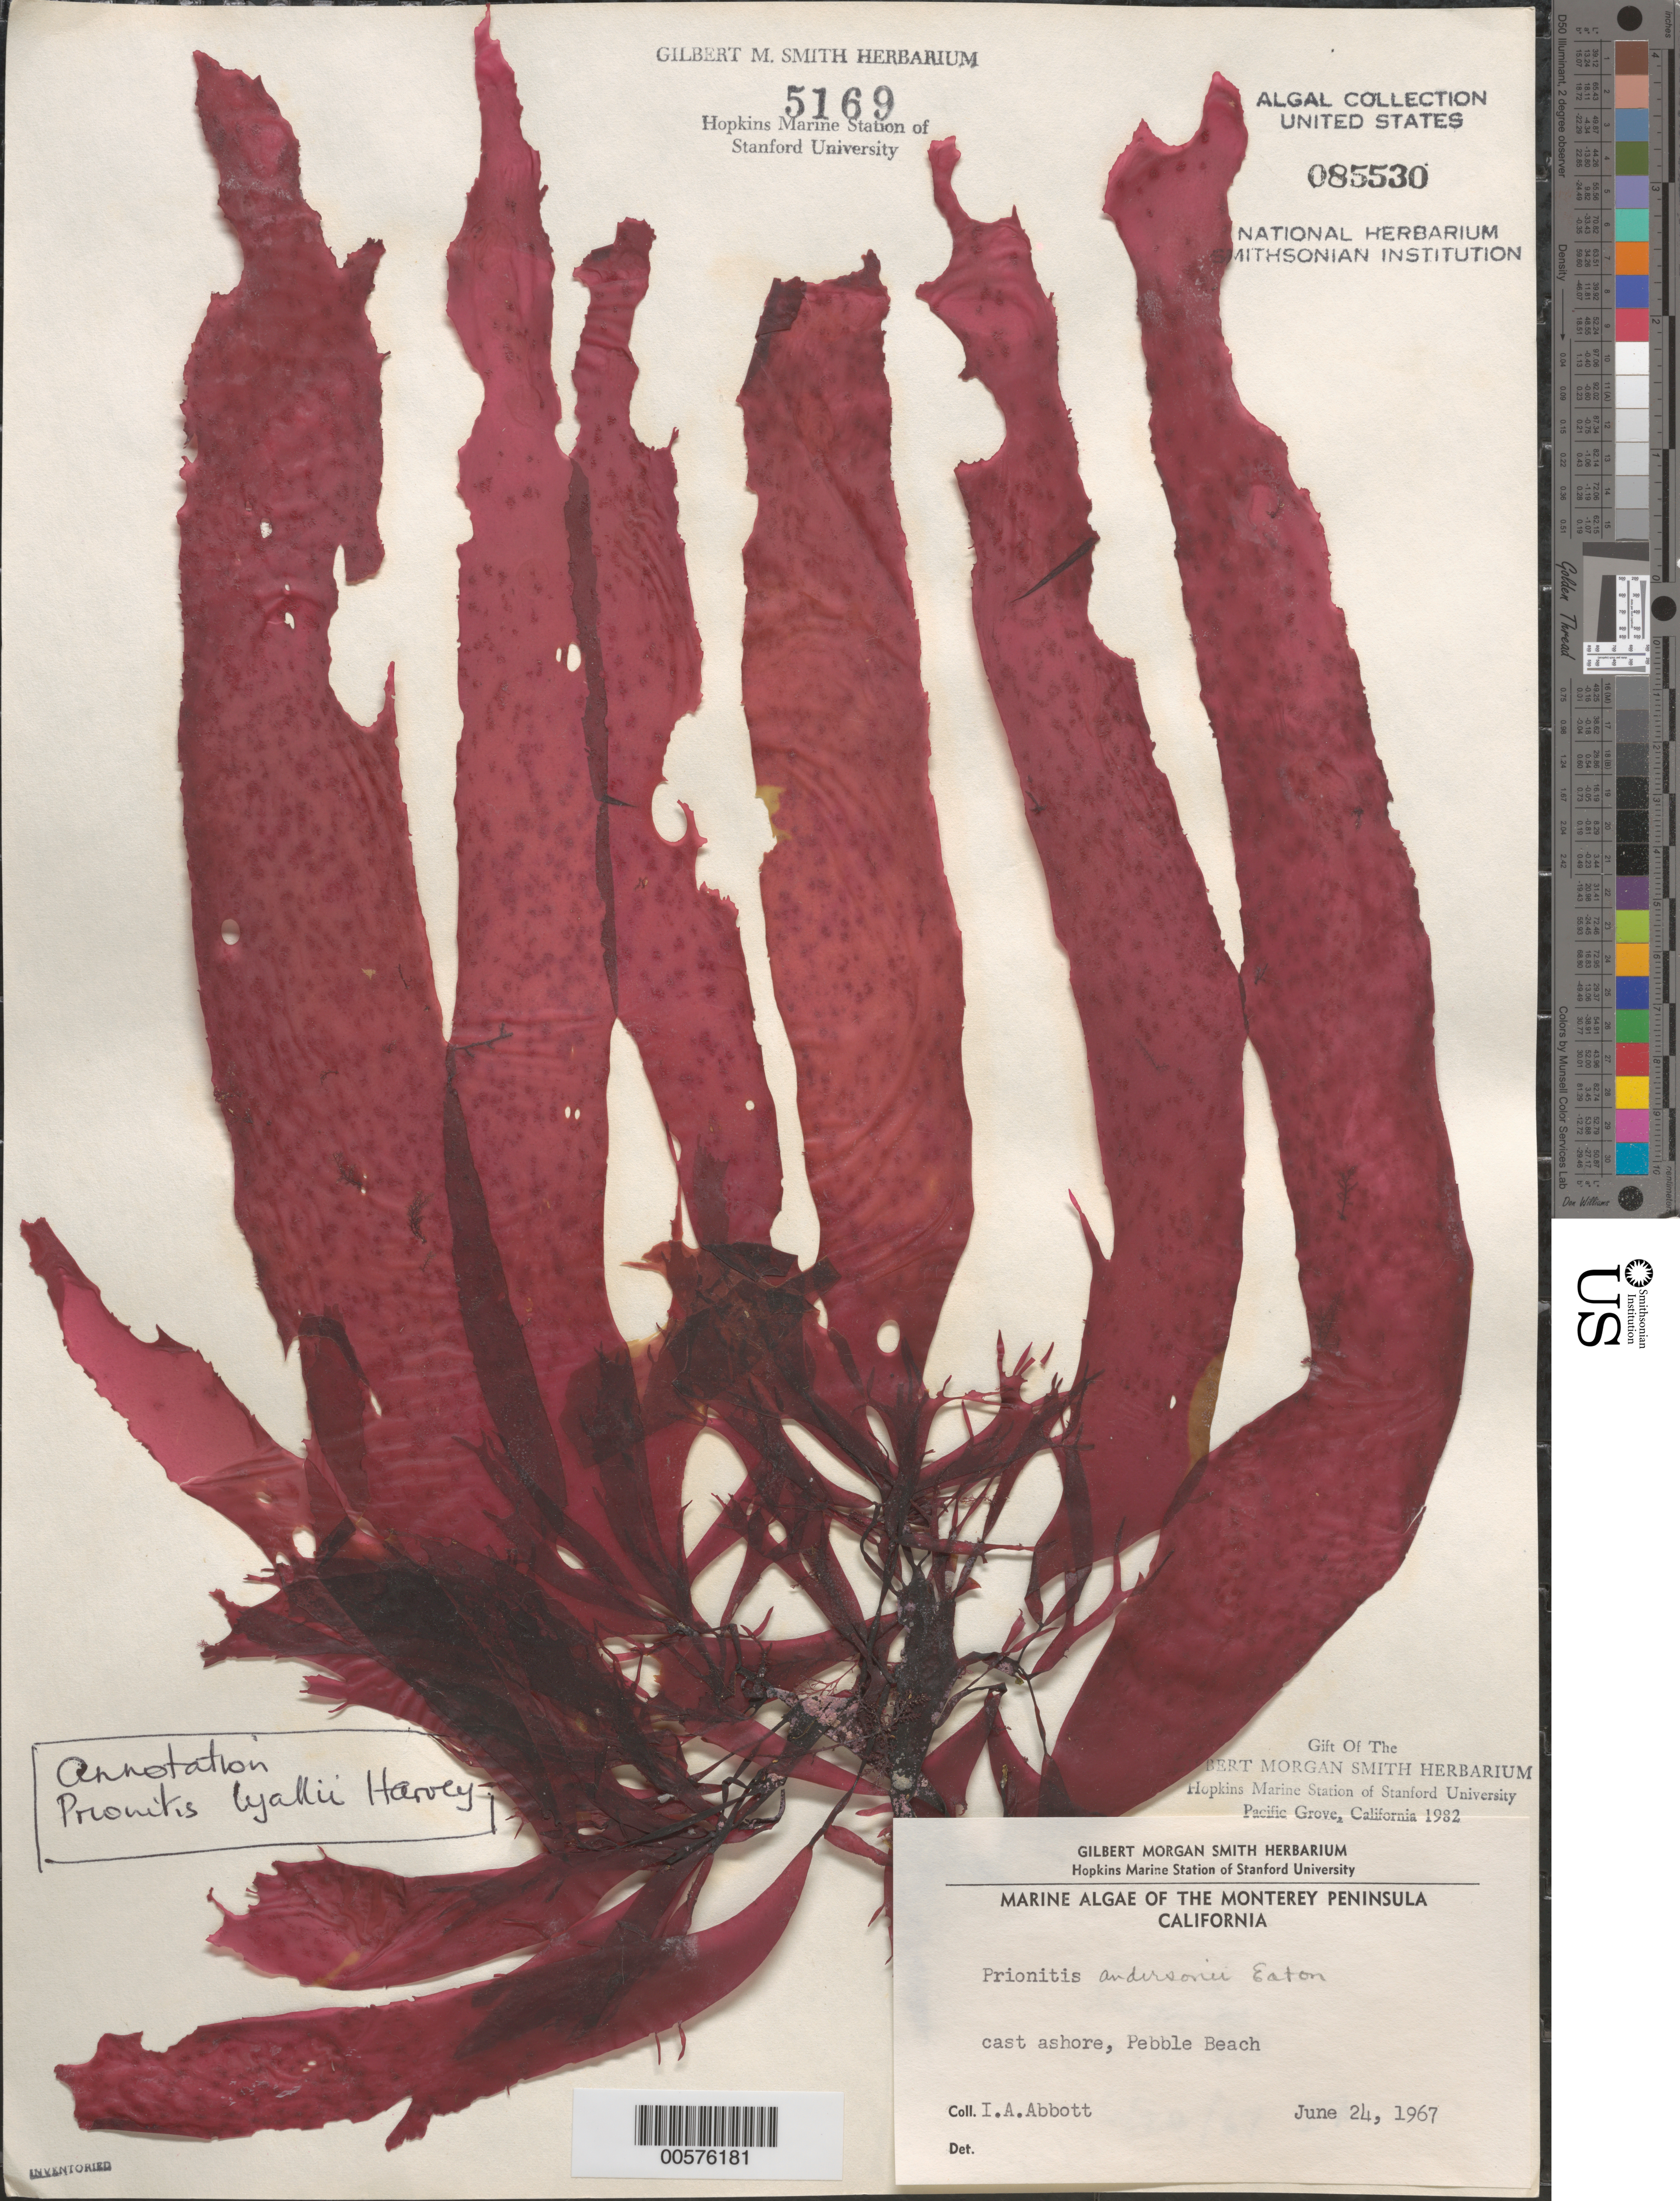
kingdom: Plantae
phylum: Rhodophyta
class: Florideophyceae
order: Cryptonemiales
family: Cryptonemiaceae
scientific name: Prionitis sternbergii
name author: (C. Agardh) J. Agardh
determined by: Algae name updating Project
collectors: I. A. Abbott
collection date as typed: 24 Jun 1967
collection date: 1967-06-24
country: United States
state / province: California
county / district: Monterey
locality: Pebble Beach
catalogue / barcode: US 85530